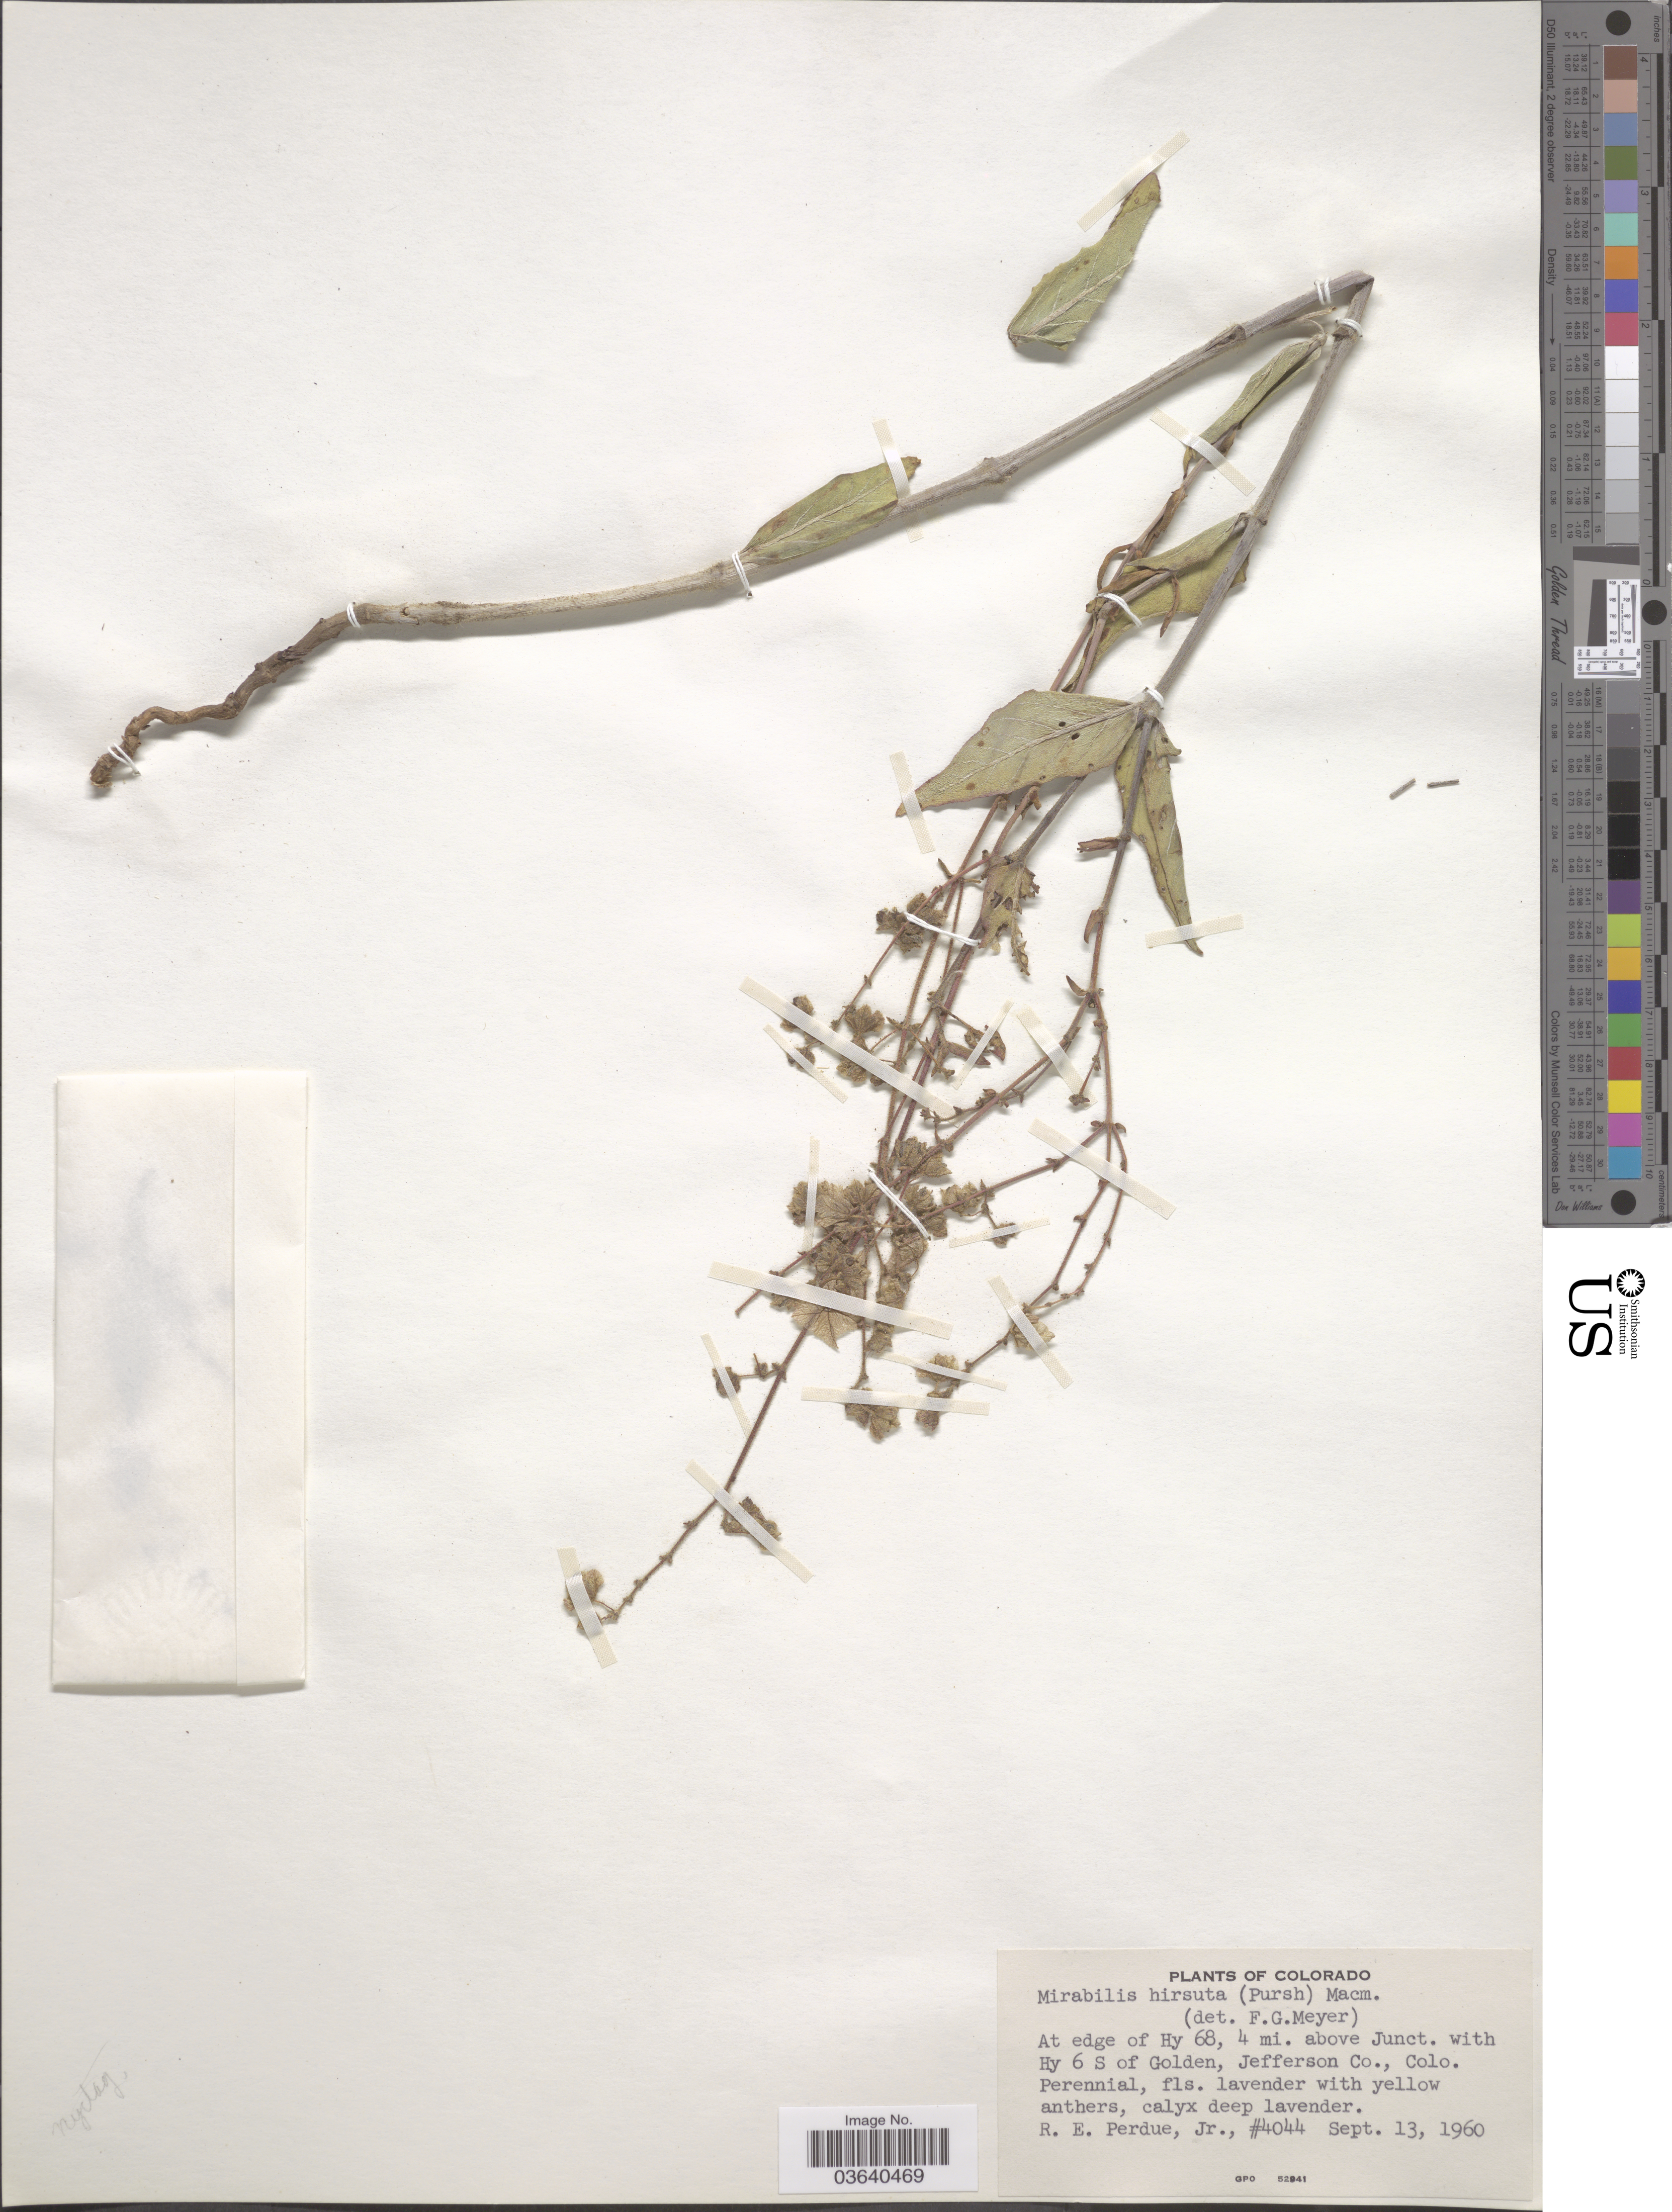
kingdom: Plantae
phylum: Tracheophyta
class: Magnoliopsida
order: Caryophyllales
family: Nyctaginaceae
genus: Mirabilis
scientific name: Mirabilis hirsuta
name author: (Pursh) MacMill.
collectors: R. E. Perdue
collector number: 4044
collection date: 1960-09-13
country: United States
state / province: Colorado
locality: At edge of Hy 68, 4 mi. above Junct. with Hy 6 S of Golden, Jefferson Co.